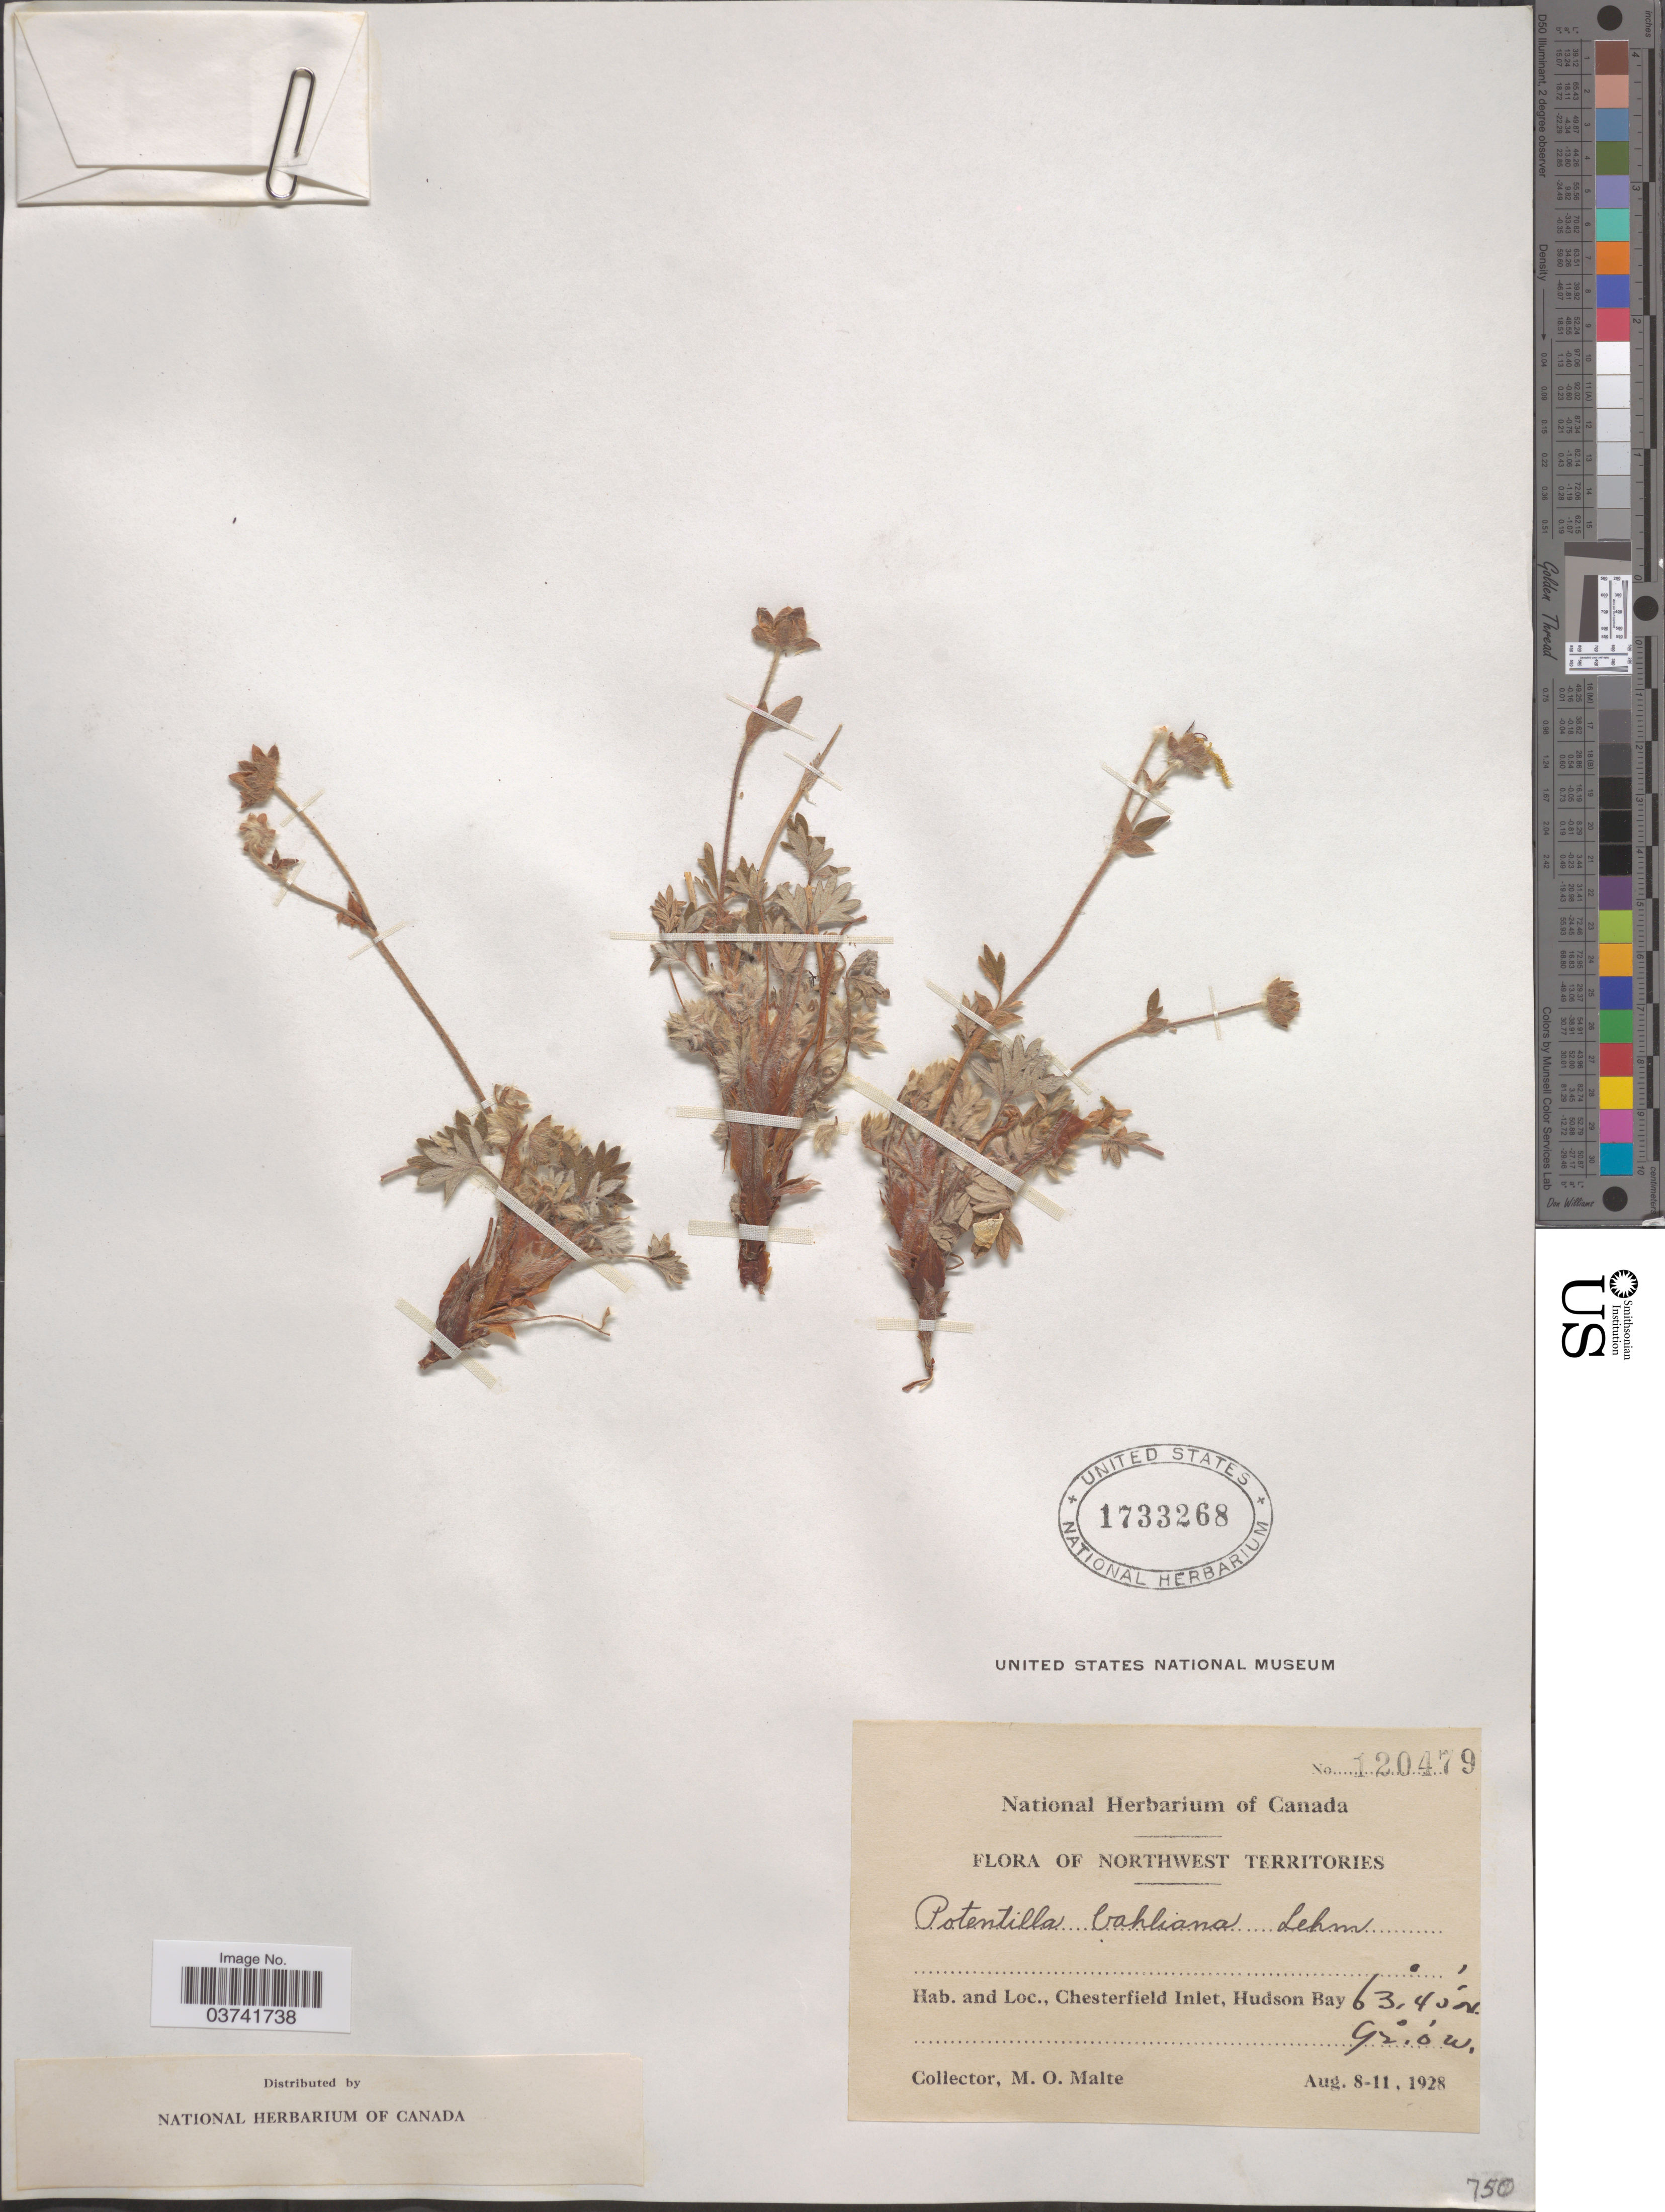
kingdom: Plantae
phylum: Tracheophyta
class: Magnoliopsida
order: Rosales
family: Rosaceae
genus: Potentilla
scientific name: Potentilla vahliana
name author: Lehm.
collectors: M. O. Malte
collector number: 120479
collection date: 1928-08-08/1928-08-11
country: Canada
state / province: Northwest Territories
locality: Chesterfield Inlet, Hudson Bay.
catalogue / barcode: US 1733268